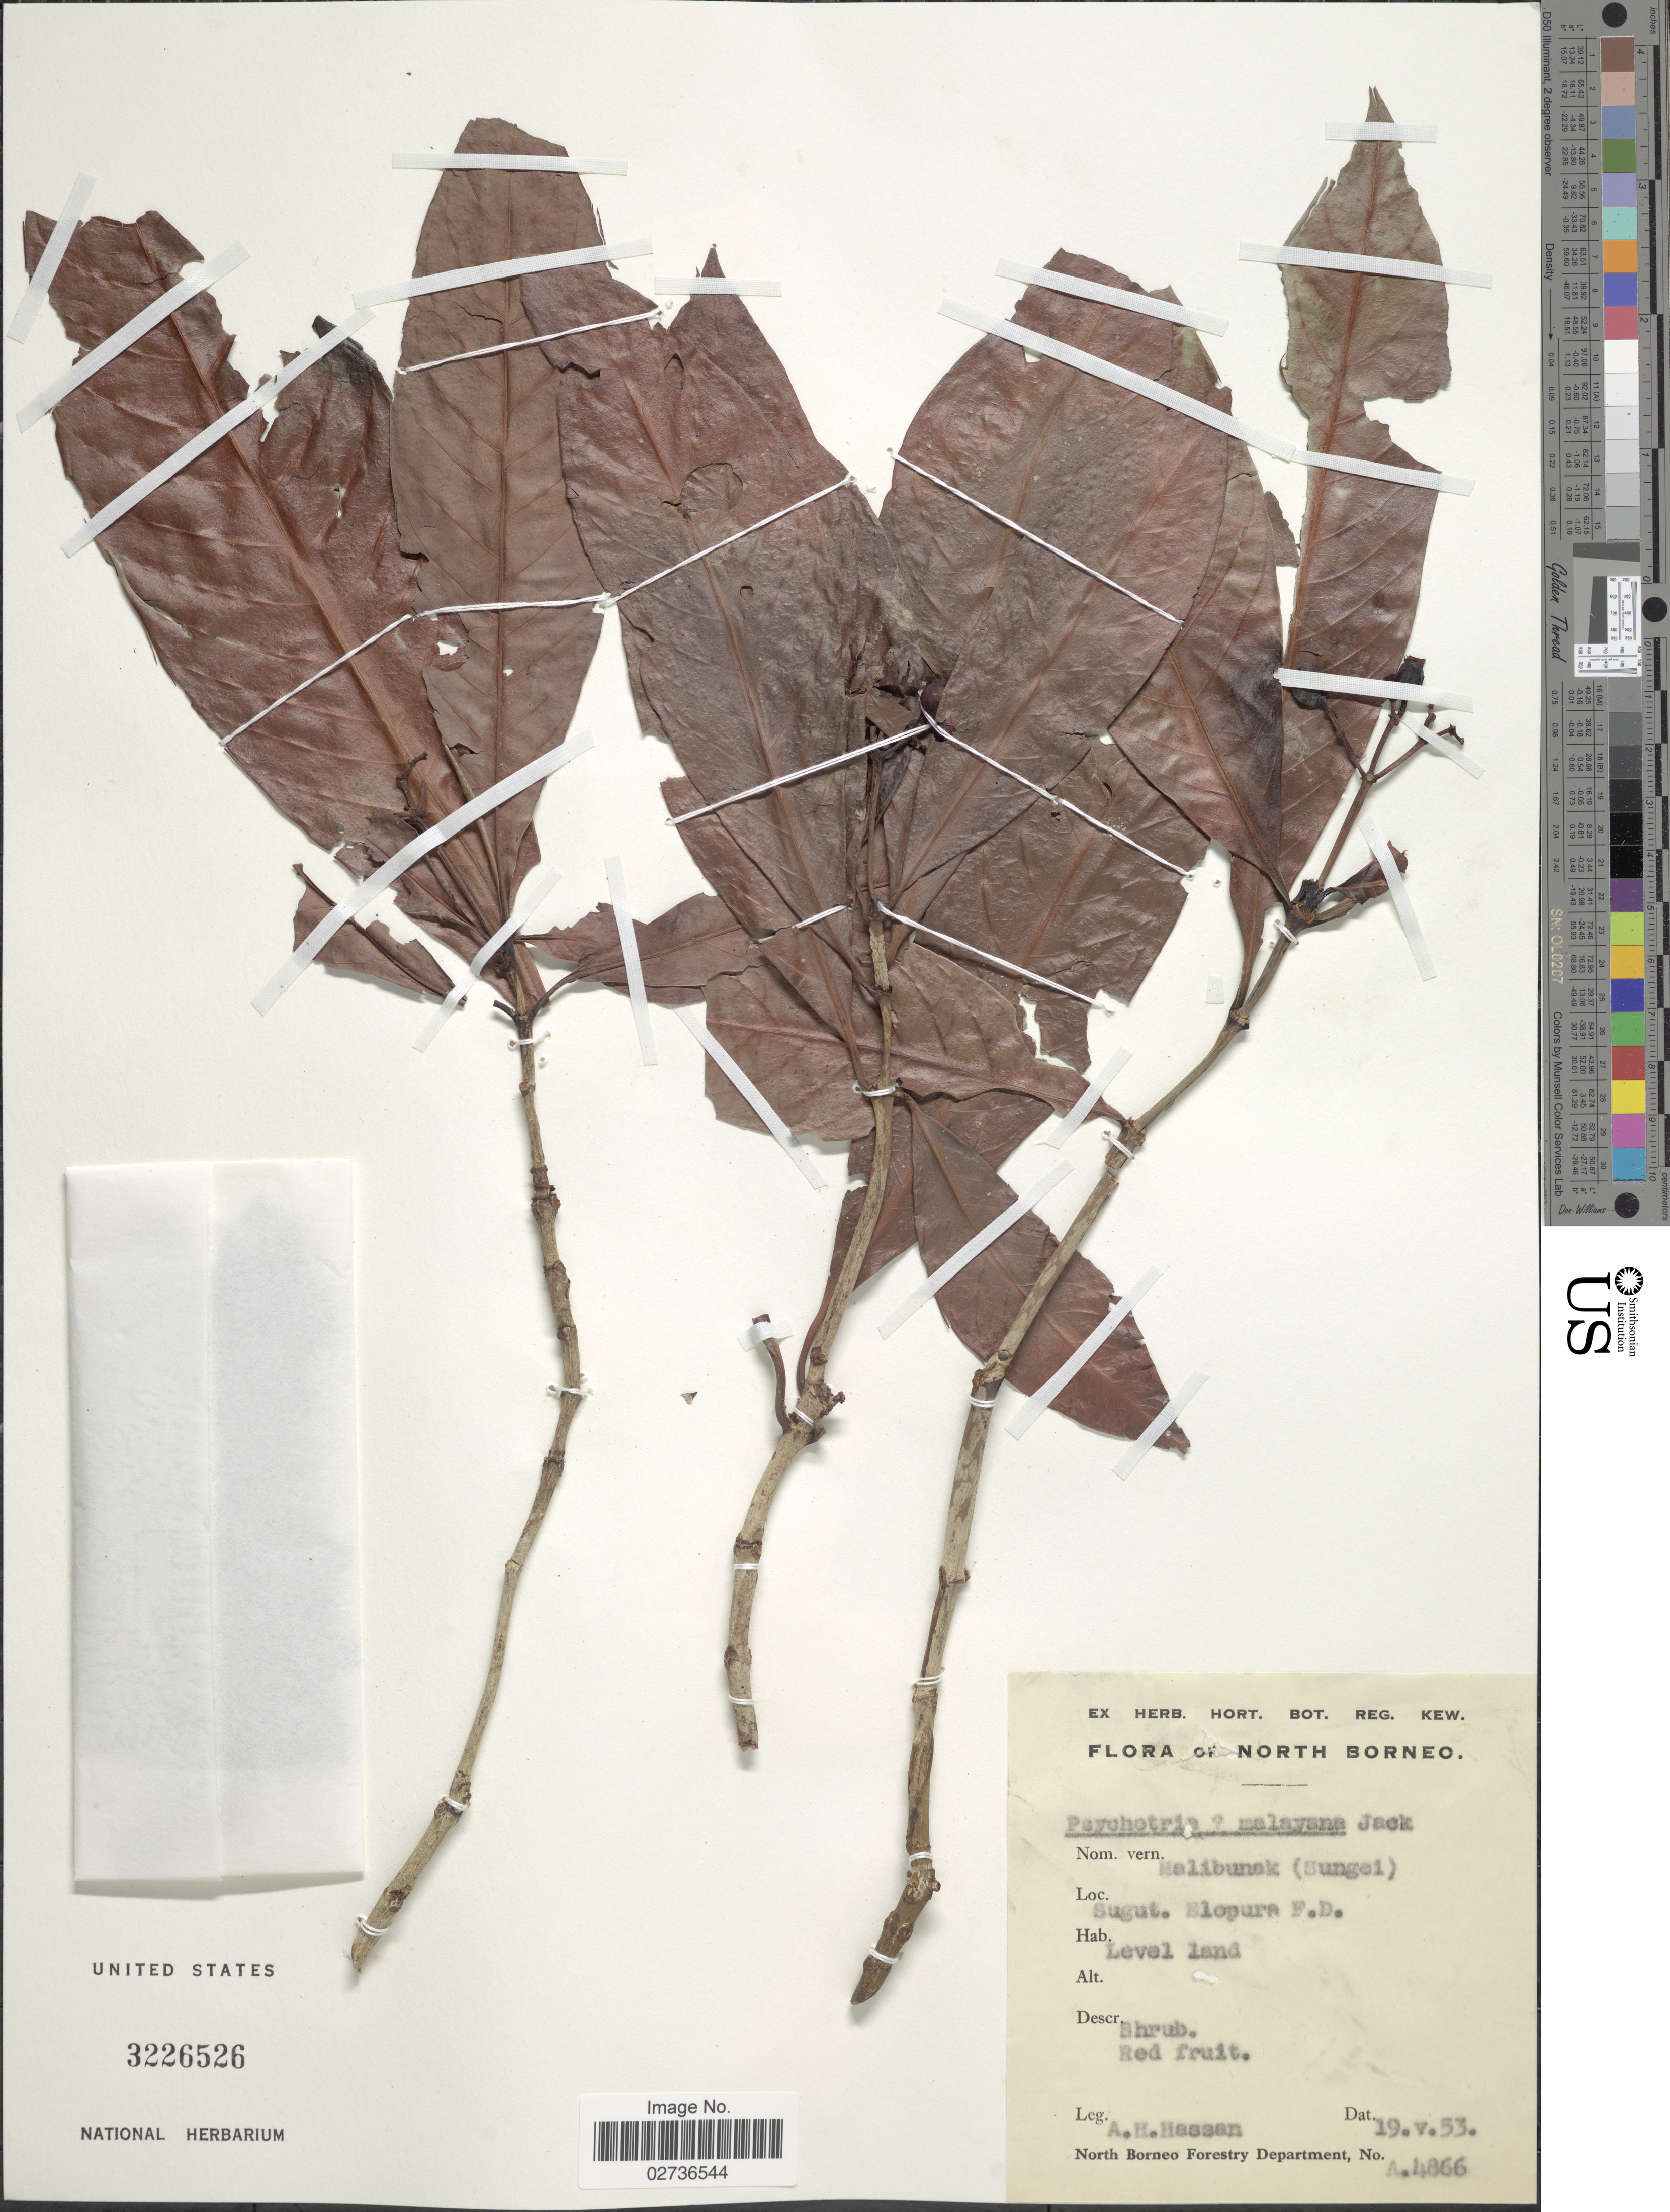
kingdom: Plantae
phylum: Tracheophyta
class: Magnoliopsida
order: Gentianales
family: Rubiaceae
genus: Psychotria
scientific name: Psychotria malayana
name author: Jack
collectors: A. Hassan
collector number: A. 4866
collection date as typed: Transcribed d/m/y: 19/5/53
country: Malaysia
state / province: Sabah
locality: North Borneo, Malibunak (Sungei) Sugut, Elopura F. D.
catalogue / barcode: US 3226526